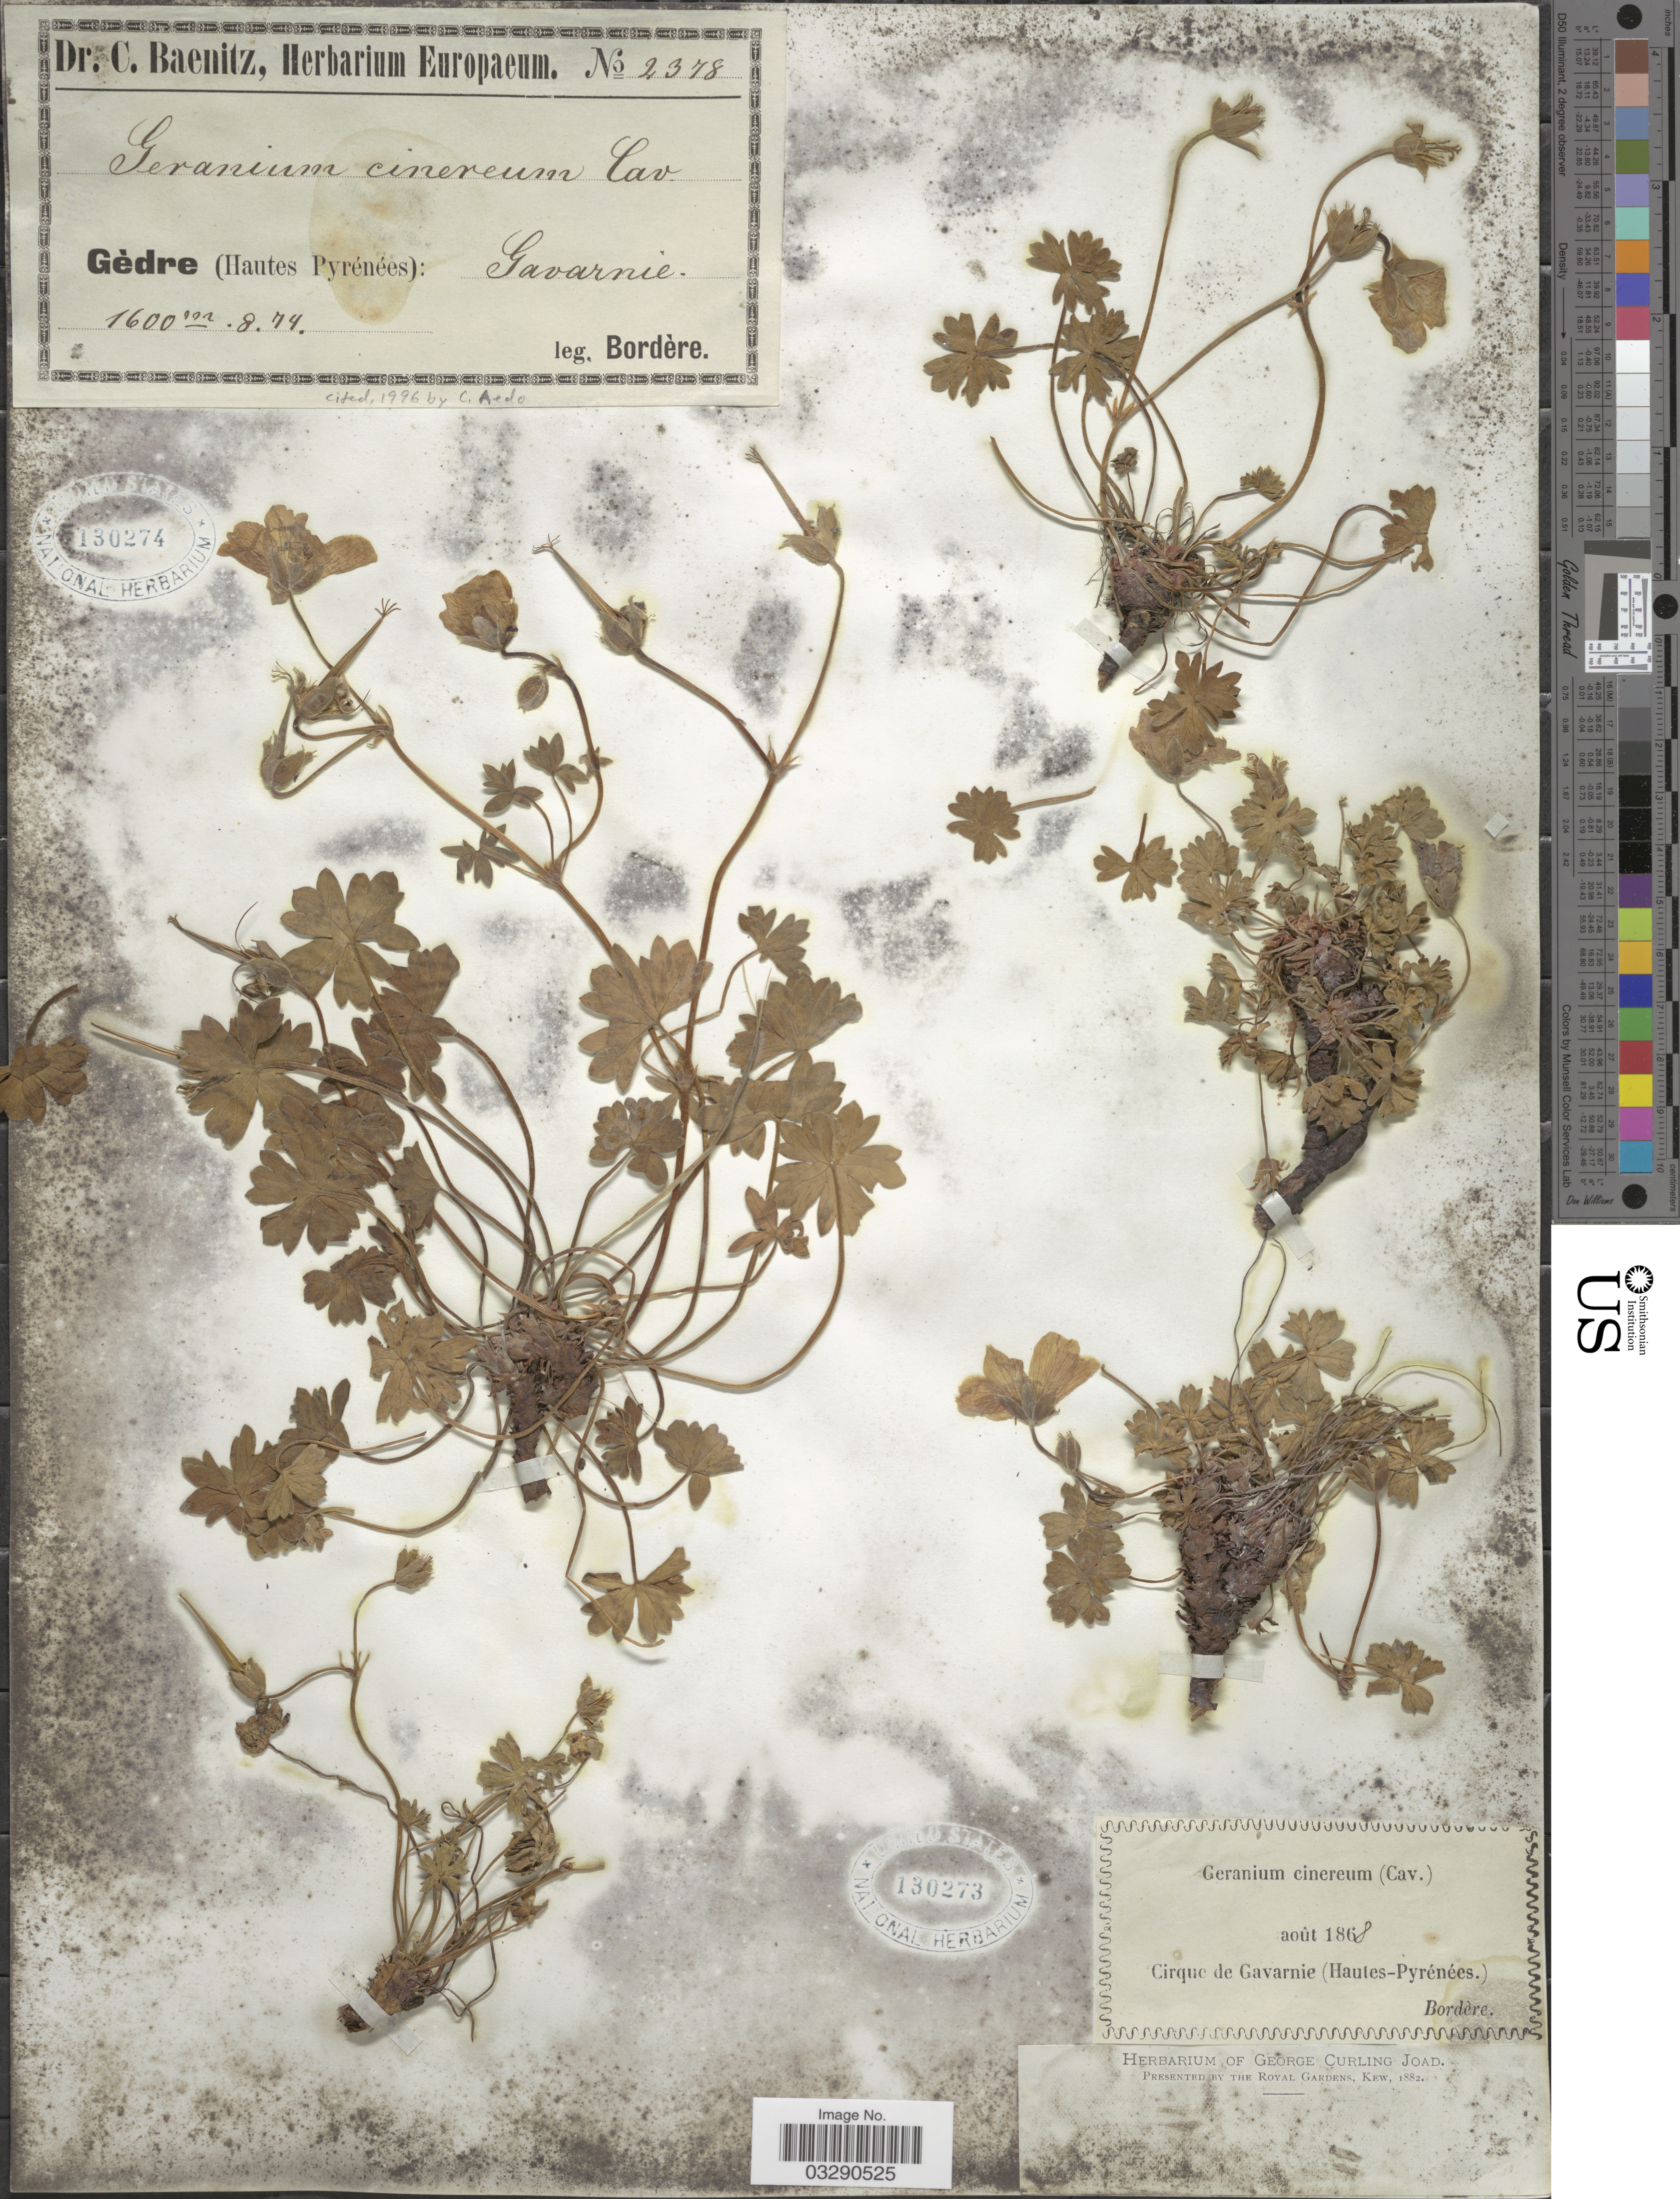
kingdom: Plantae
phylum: Tracheophyta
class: Magnoliopsida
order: Geraniales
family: Geraniaceae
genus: Geranium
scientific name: Geranium cinereum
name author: Cav.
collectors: -. Bordère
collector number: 2378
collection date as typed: Transcribed d/m/y: /8/74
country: France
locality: Gèdre (Hautes Pyrénées): Gavarnie.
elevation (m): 1600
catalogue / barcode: US 130274-2